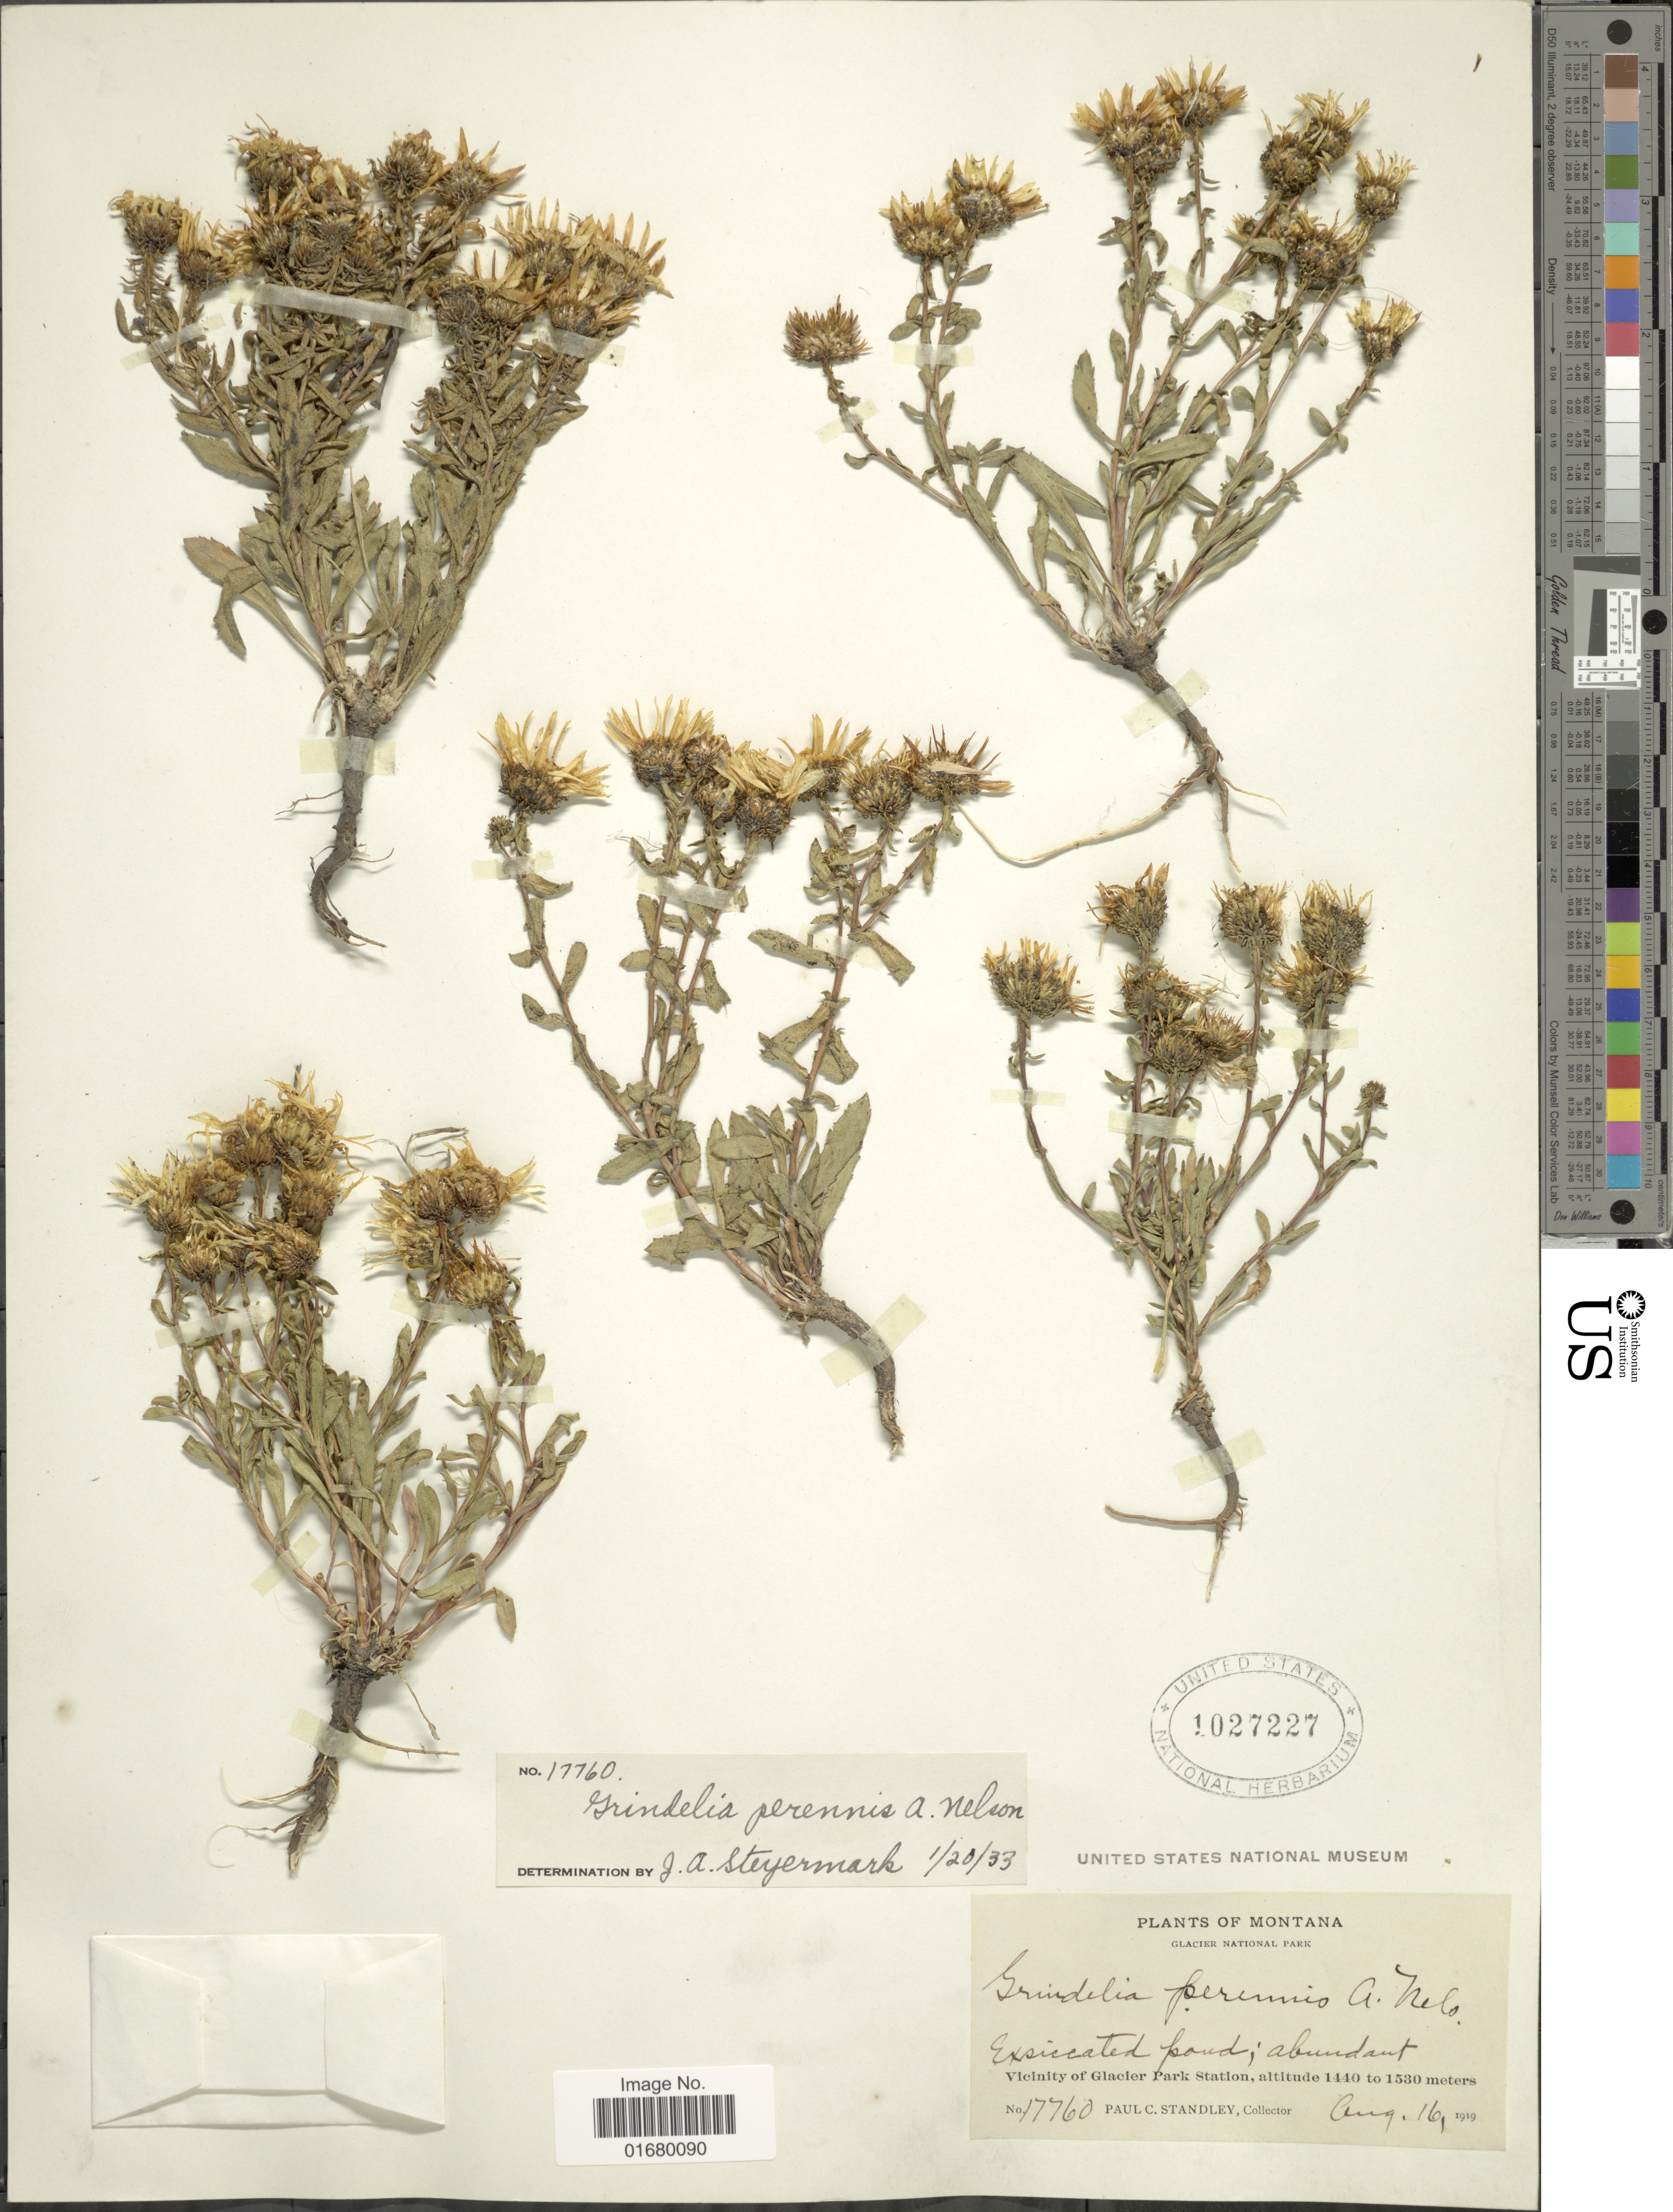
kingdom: Plantae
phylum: Tracheophyta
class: Magnoliopsida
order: Asterales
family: Asteraceae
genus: Grindelia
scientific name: Grindelia perennis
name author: A. Nelson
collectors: P. C. Standley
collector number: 17760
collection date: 1919-08-16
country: United States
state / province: Montana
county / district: Glacier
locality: Glacier National Park, vicinity of Glacier Park Station.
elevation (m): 1440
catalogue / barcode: US 1027227